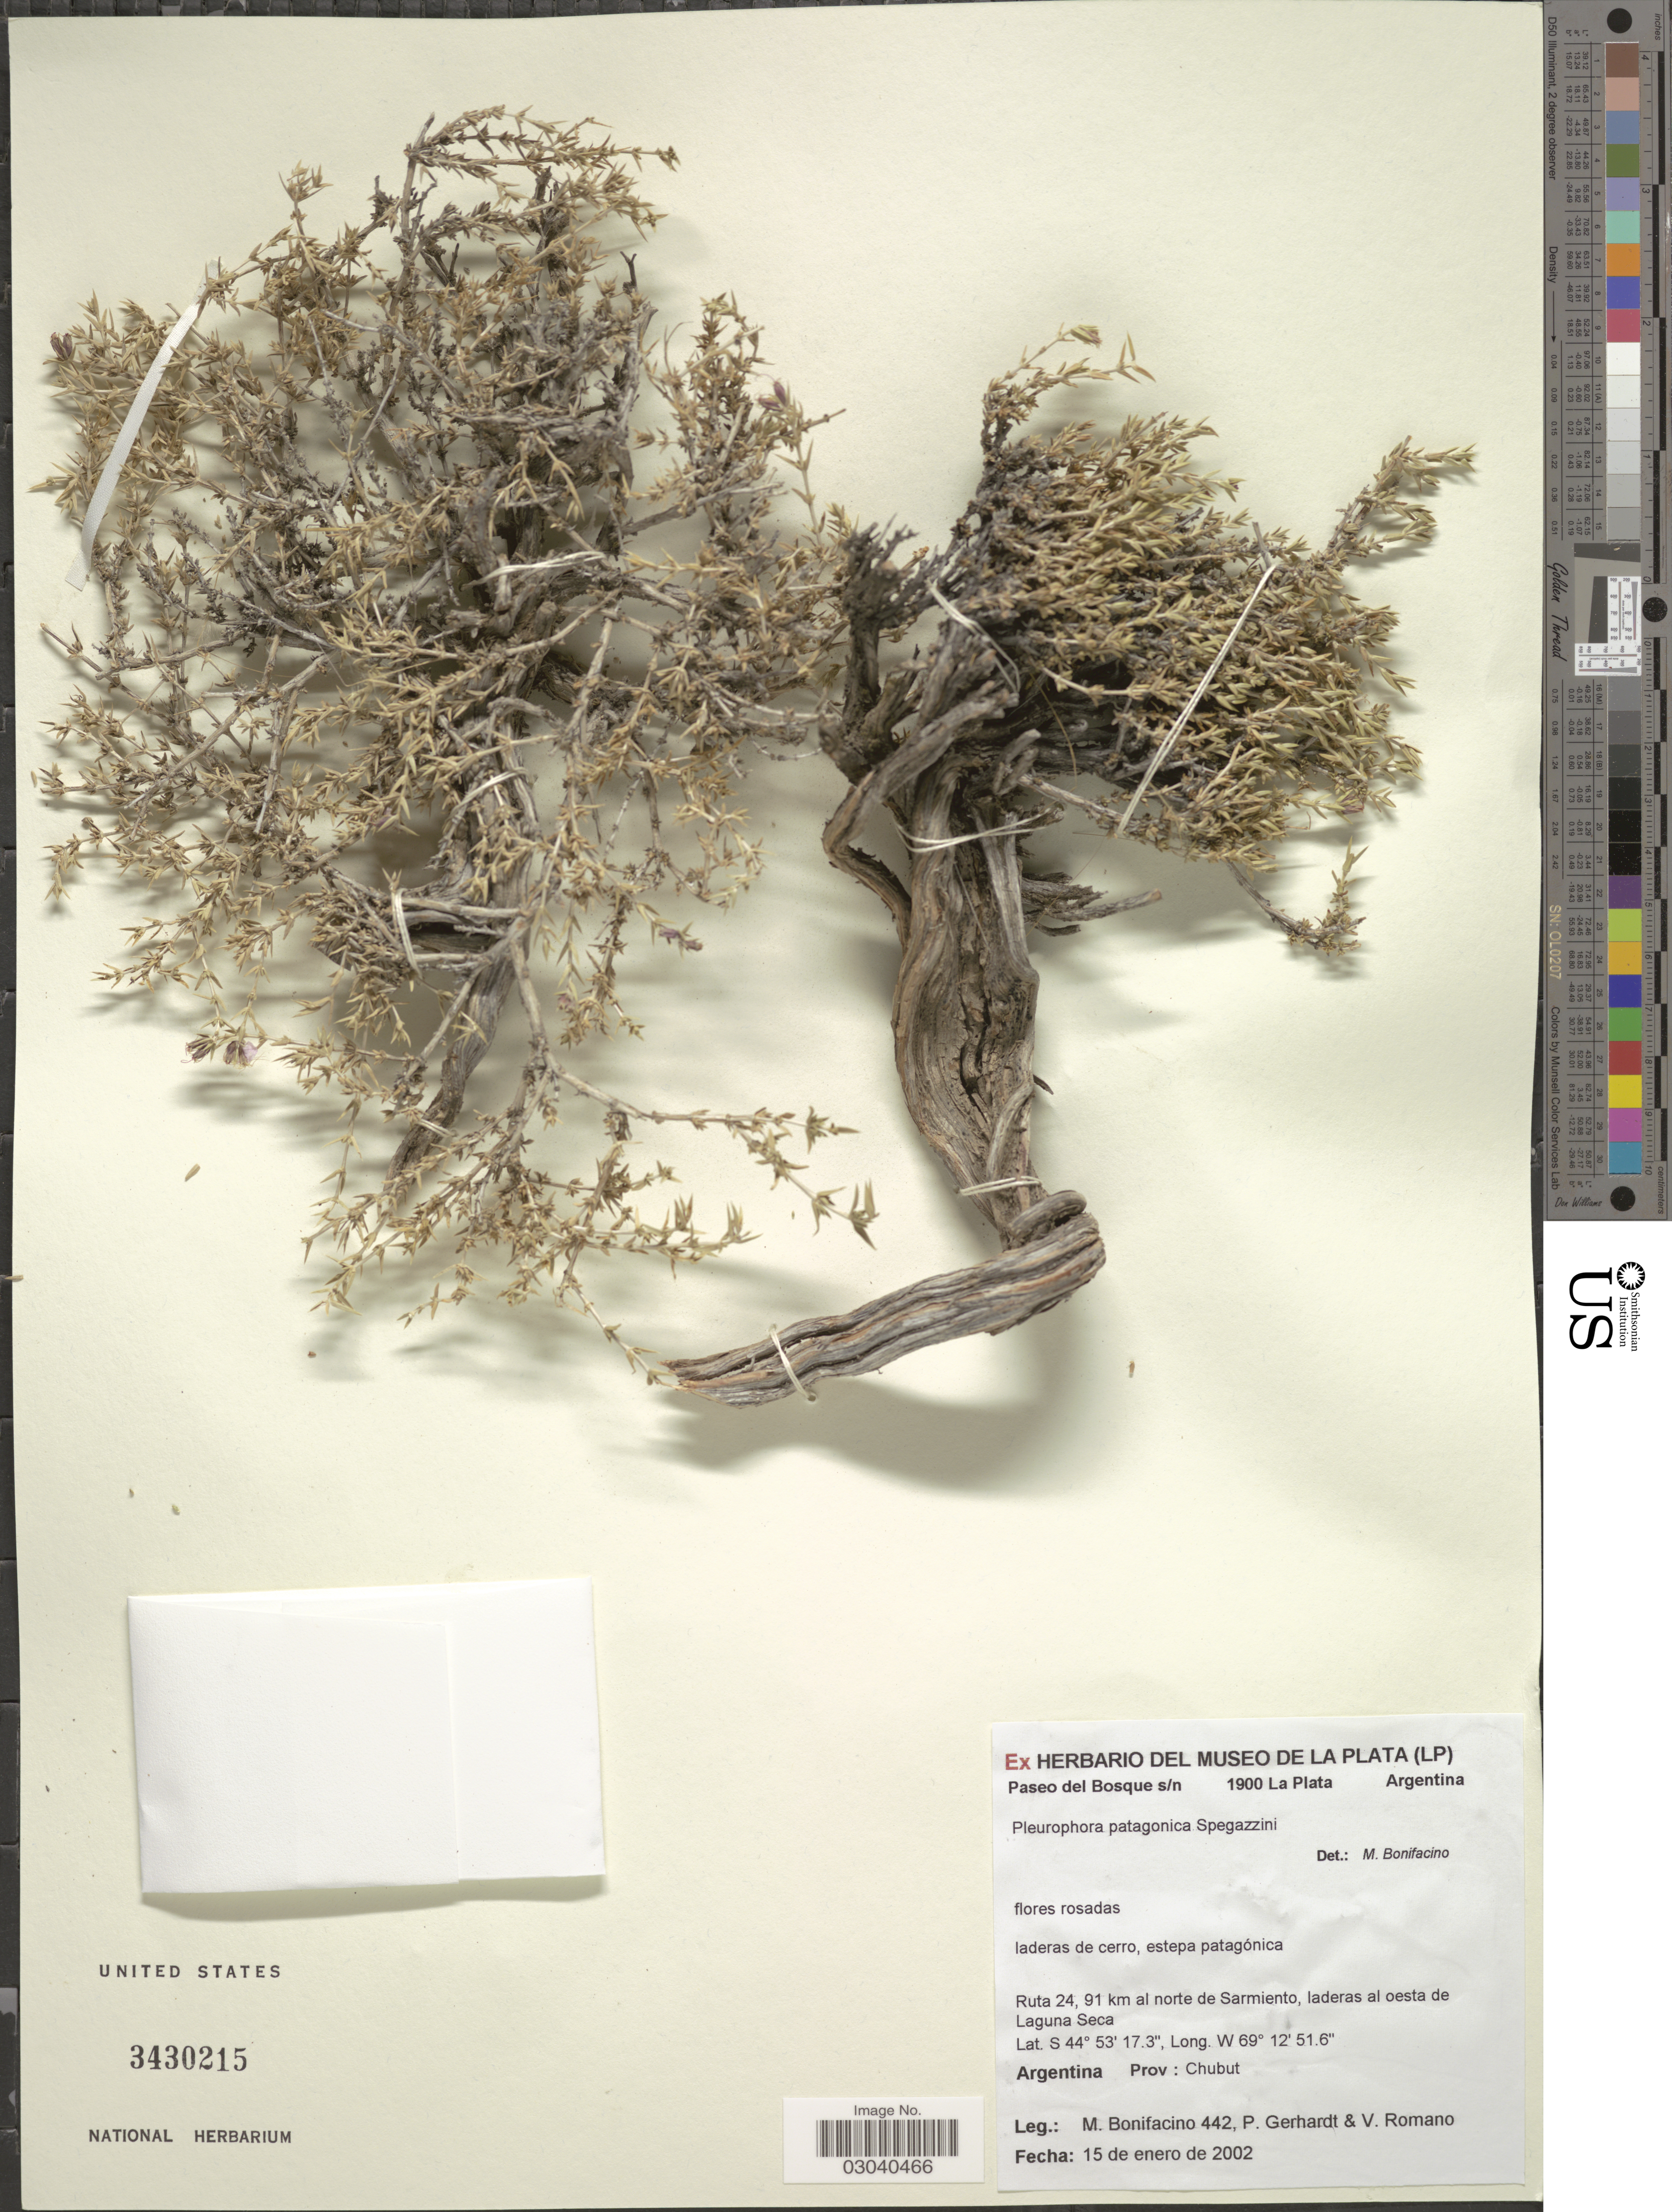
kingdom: Plantae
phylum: Tracheophyta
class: Magnoliopsida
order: Myrtales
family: Lythraceae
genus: Pleurophora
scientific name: Pleurophora patagonica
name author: Speg.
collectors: M. Bonifacino, P. Gerhardt & V. Romano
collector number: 0442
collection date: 2002-01-15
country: Argentina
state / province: Chubut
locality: Ruta 24, 91 km al norte de Sarmiento, laderas al oesta de Laguna Seca.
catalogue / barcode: US 3430215